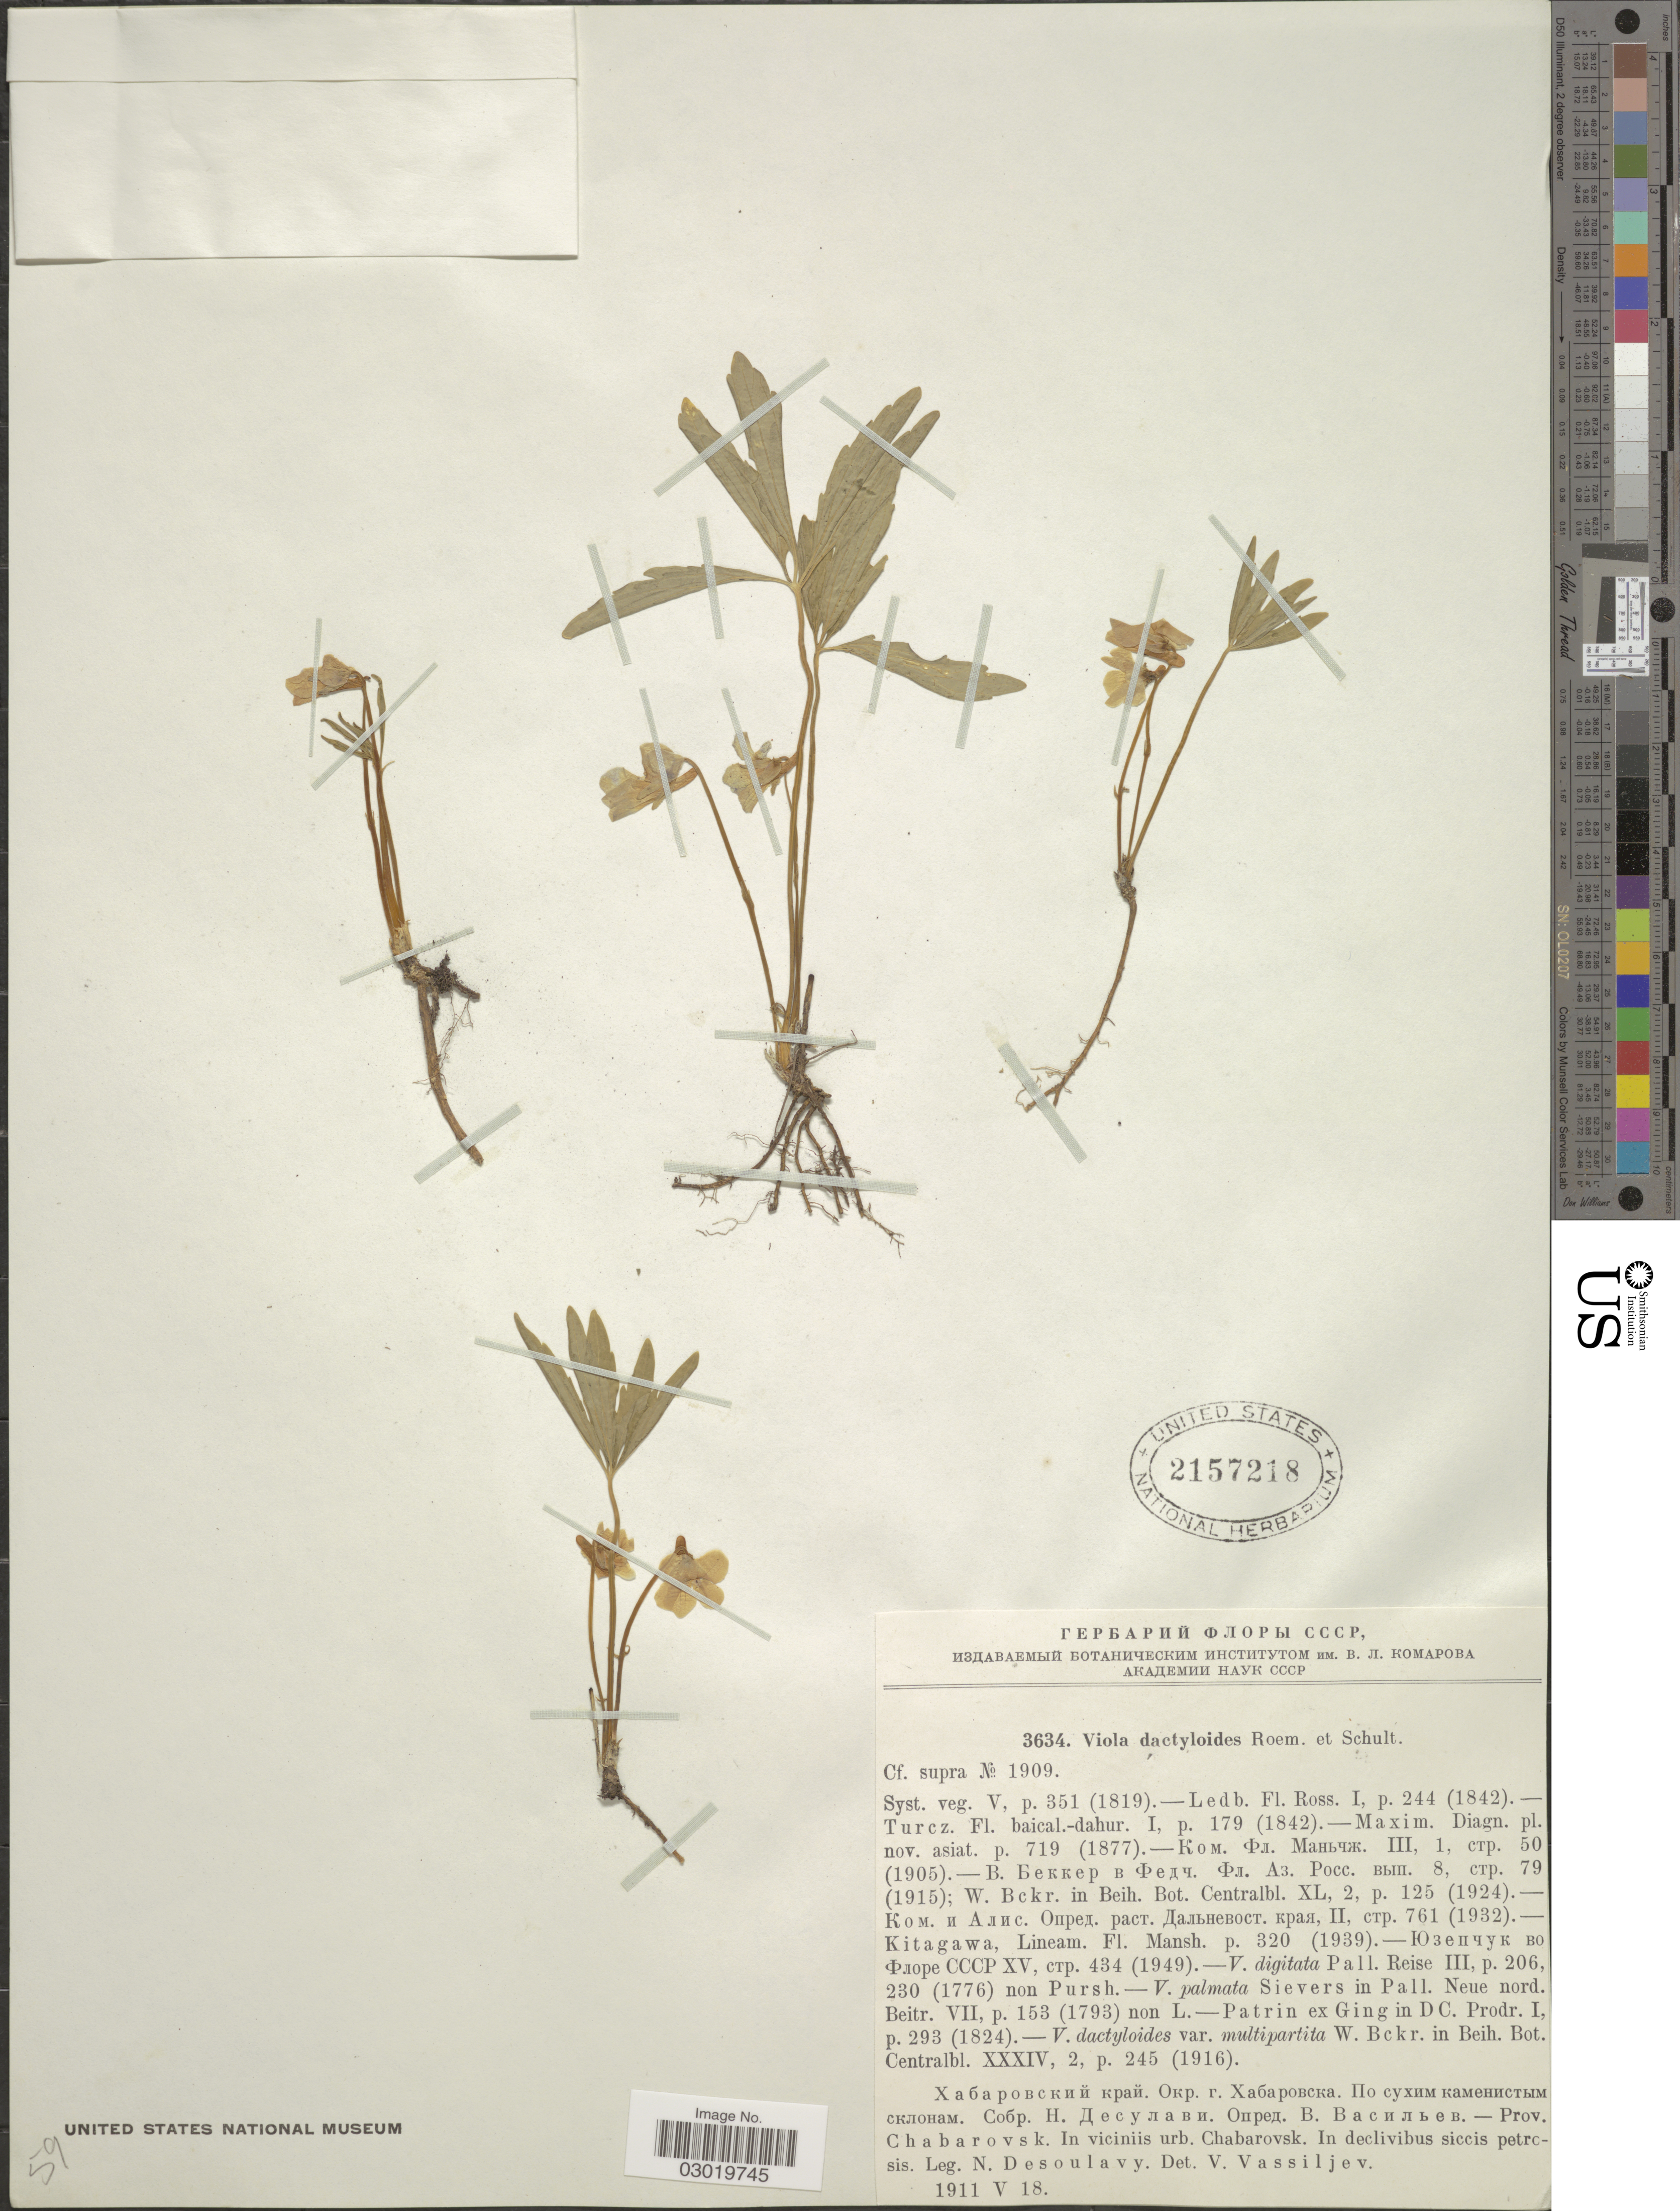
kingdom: Plantae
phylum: Tracheophyta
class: Magnoliopsida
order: Malpighiales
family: Violaceae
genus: Viola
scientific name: Viola dactyloides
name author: Schult.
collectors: N. Desoulavy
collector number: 3634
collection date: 1911-05-18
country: Russian Federation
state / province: Khabarovsk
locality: Prov. Chabarovsk. In viciniis urb. Chabarovsk.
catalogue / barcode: US 2157218